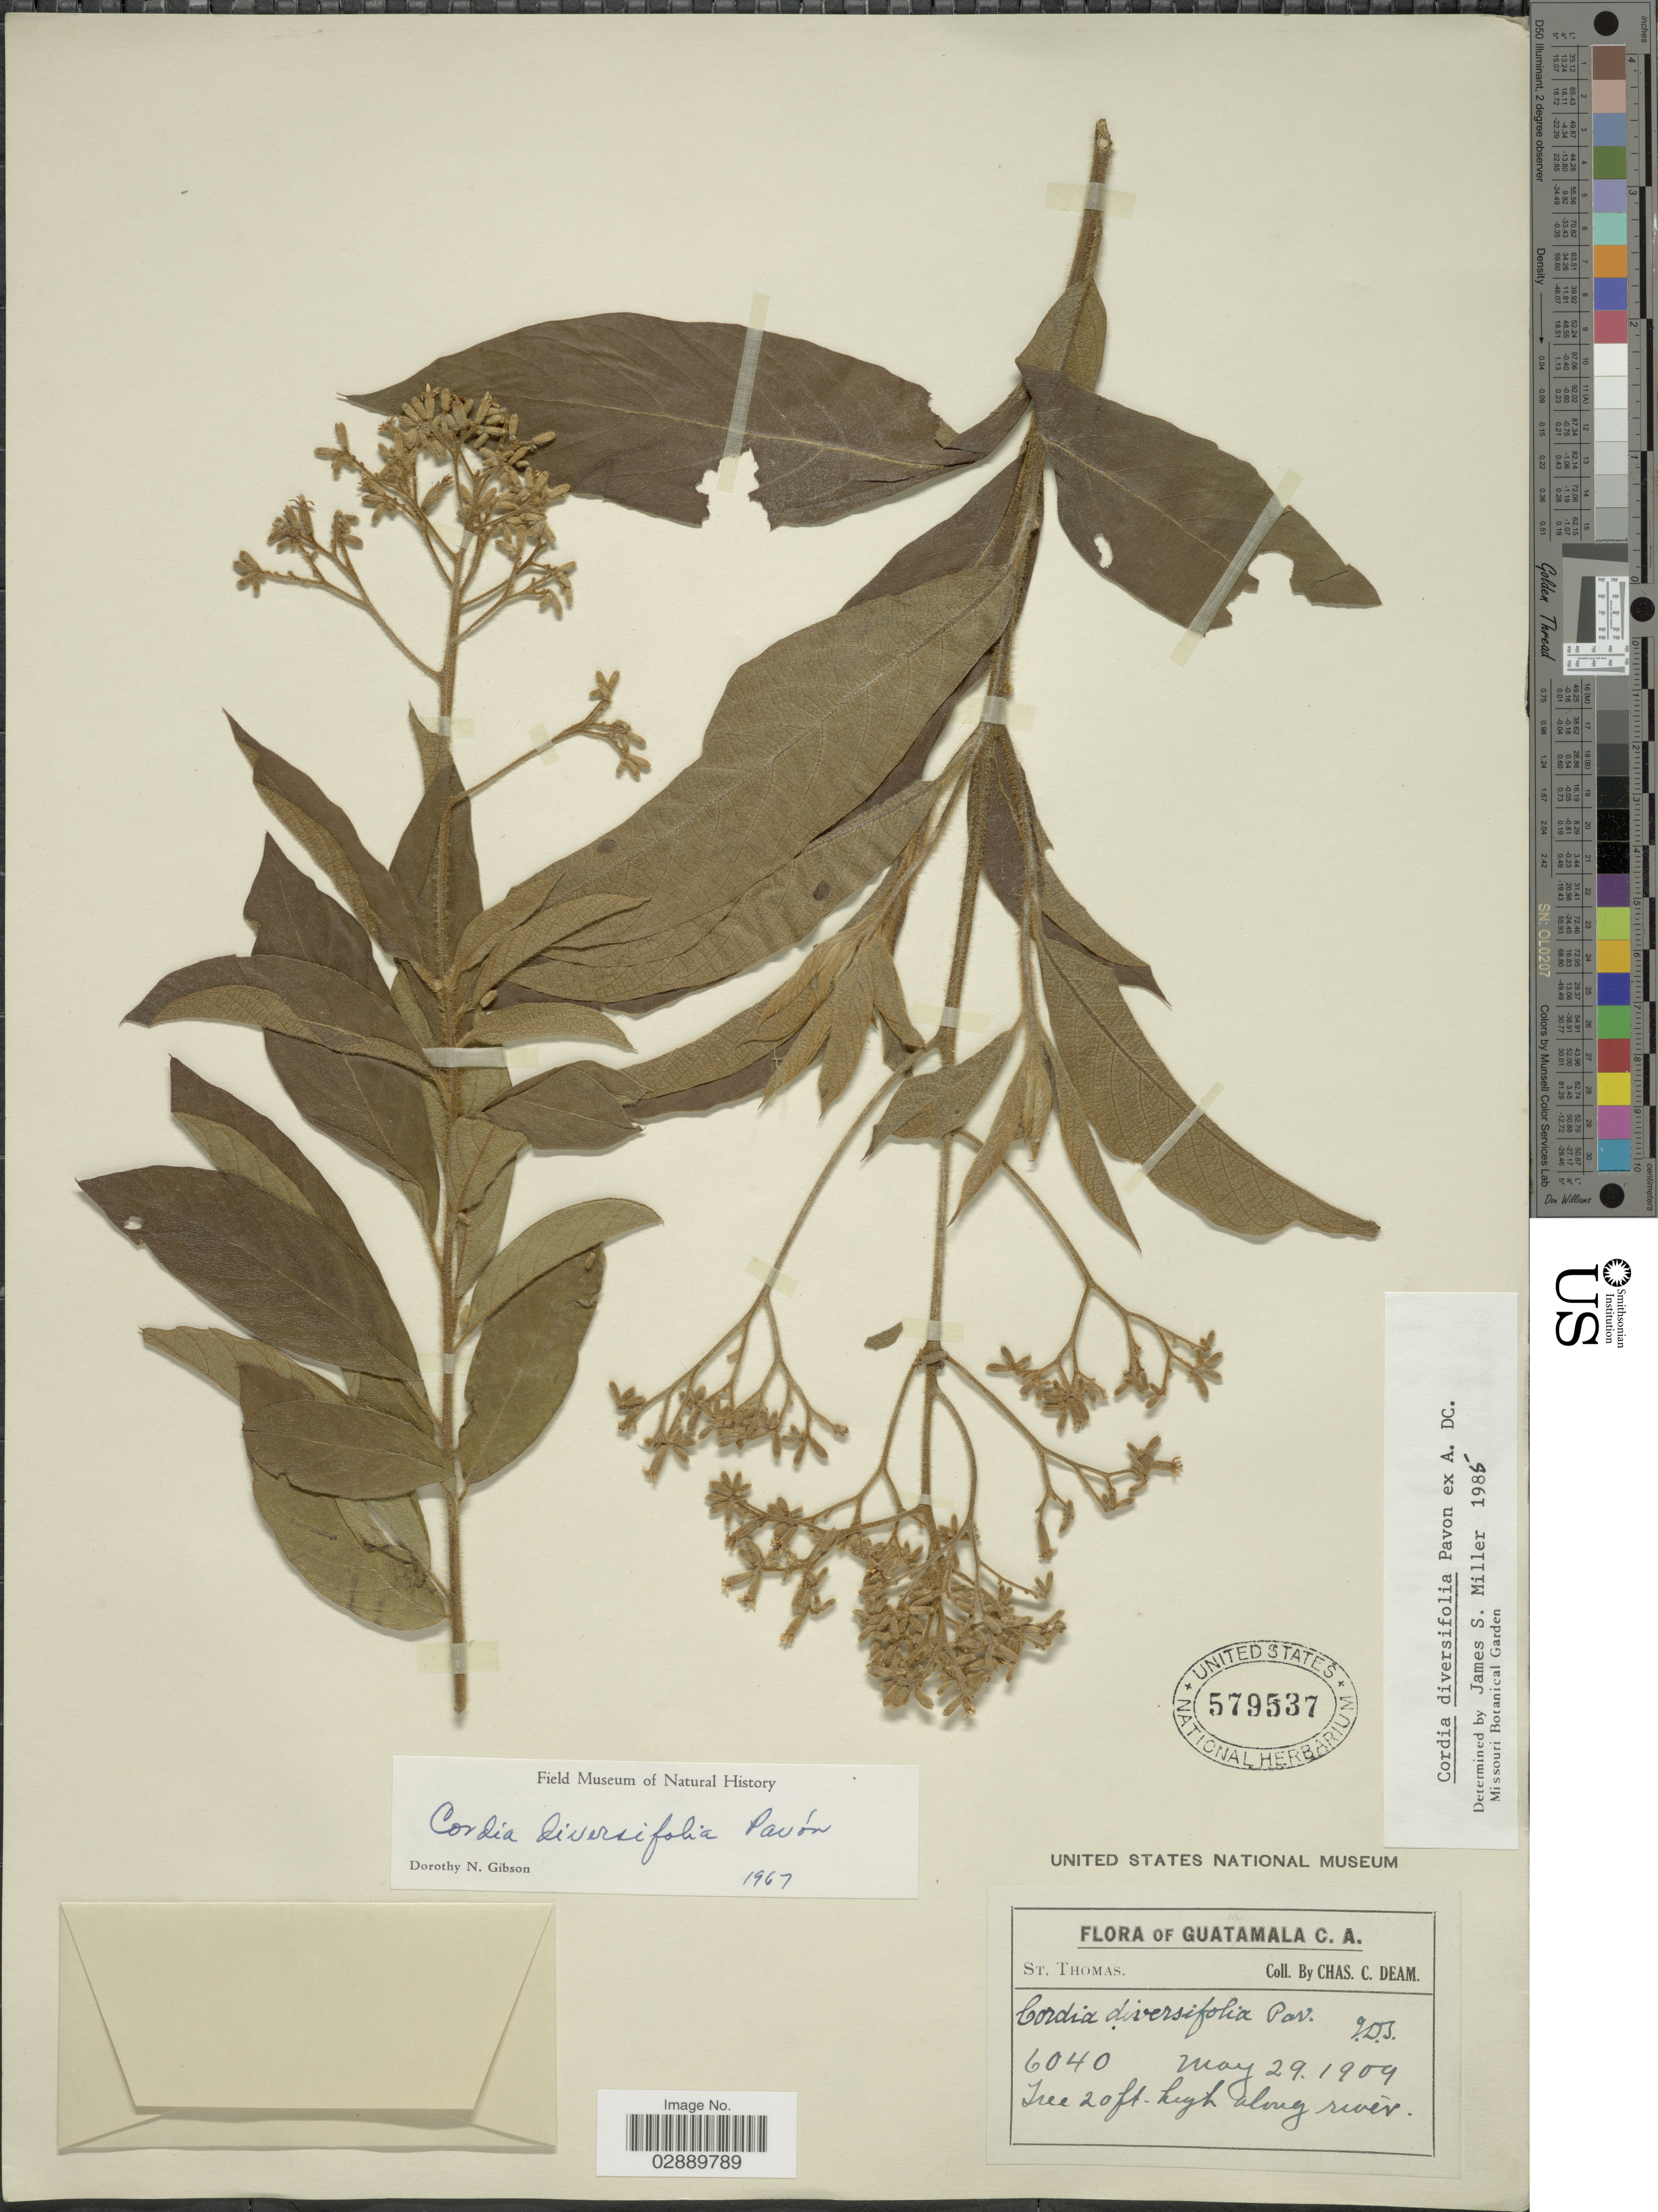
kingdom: Plantae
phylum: Tracheophyta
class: Magnoliopsida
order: Boraginales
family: Cordiaceae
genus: Cordia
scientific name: Cordia diversifolia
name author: Pav. ex DC.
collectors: C. C. Deam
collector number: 6040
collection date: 1904-05-29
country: Guatemala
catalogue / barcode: US 579537